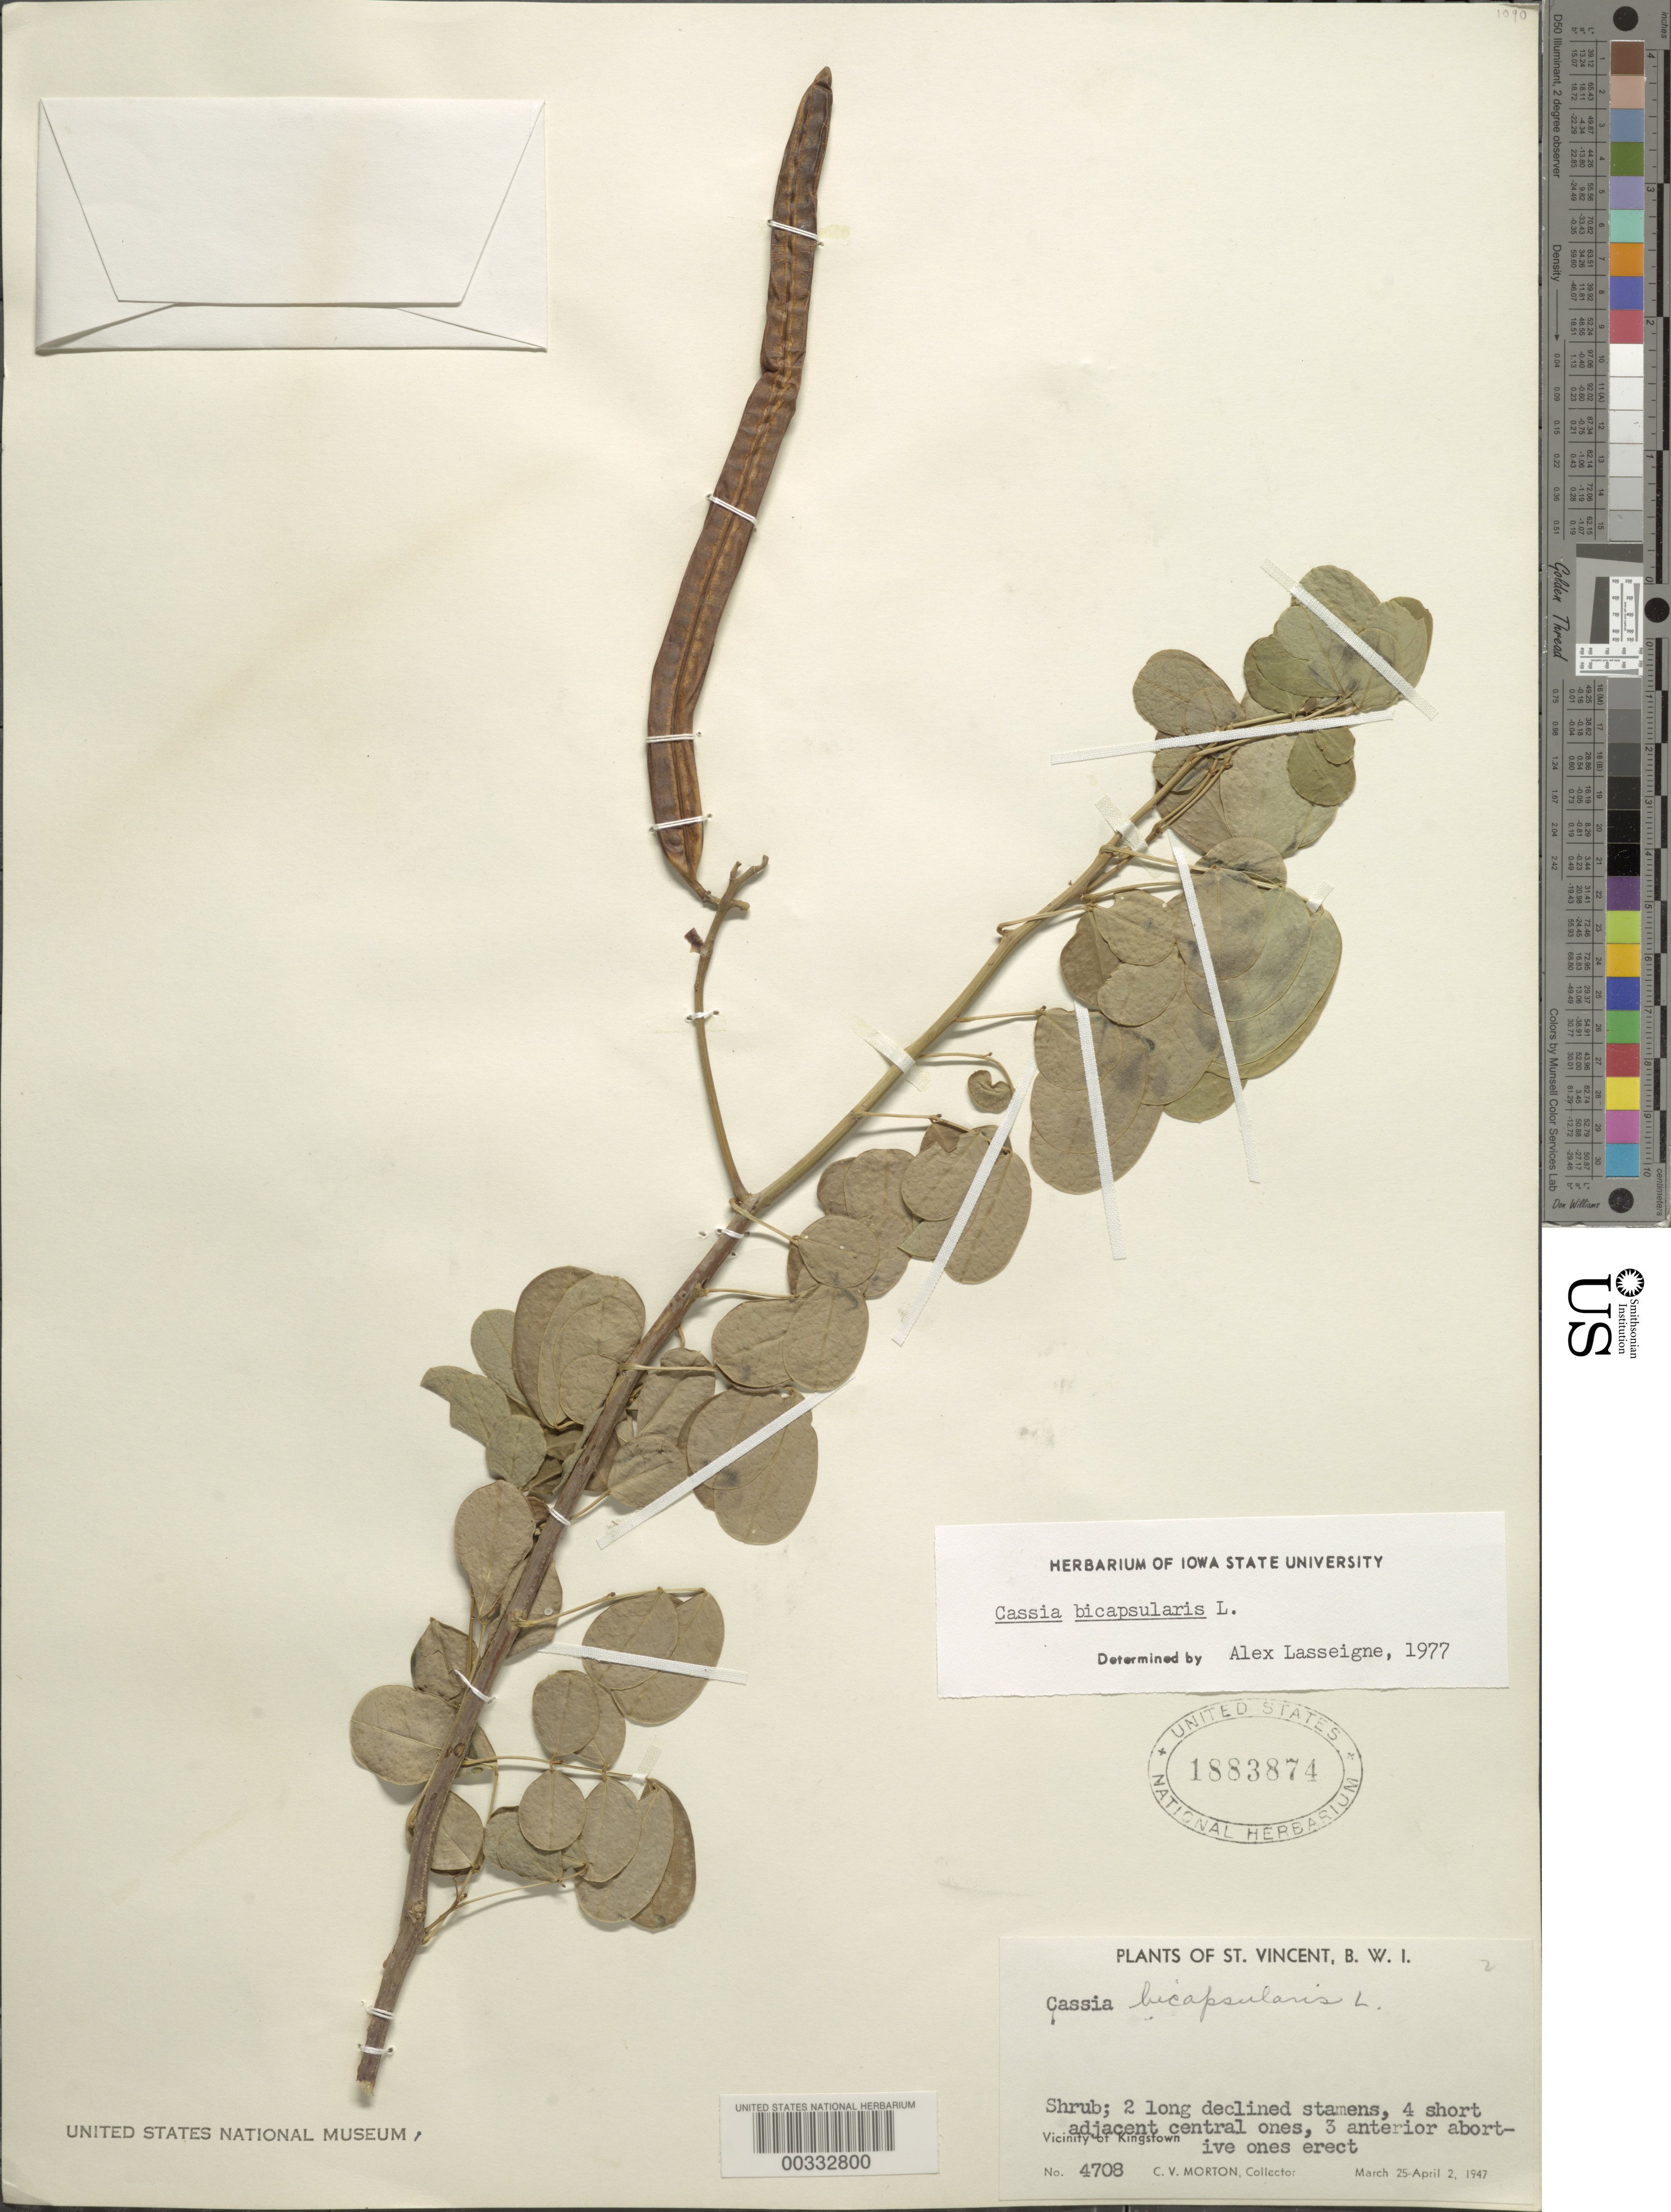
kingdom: Plantae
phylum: Tracheophyta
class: Magnoliopsida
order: Fabales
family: Fabaceae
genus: Senna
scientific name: Senna bicapsularis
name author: (L.) Roxb.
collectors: C. V. Morton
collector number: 4708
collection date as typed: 25 Mar 1947 to 02 Apr 1947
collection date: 1947-03-25/1947-04-02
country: St. Vincent - Grenadines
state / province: Saint George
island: St. Vincent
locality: Vicinity of kingstown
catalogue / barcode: US 1883874